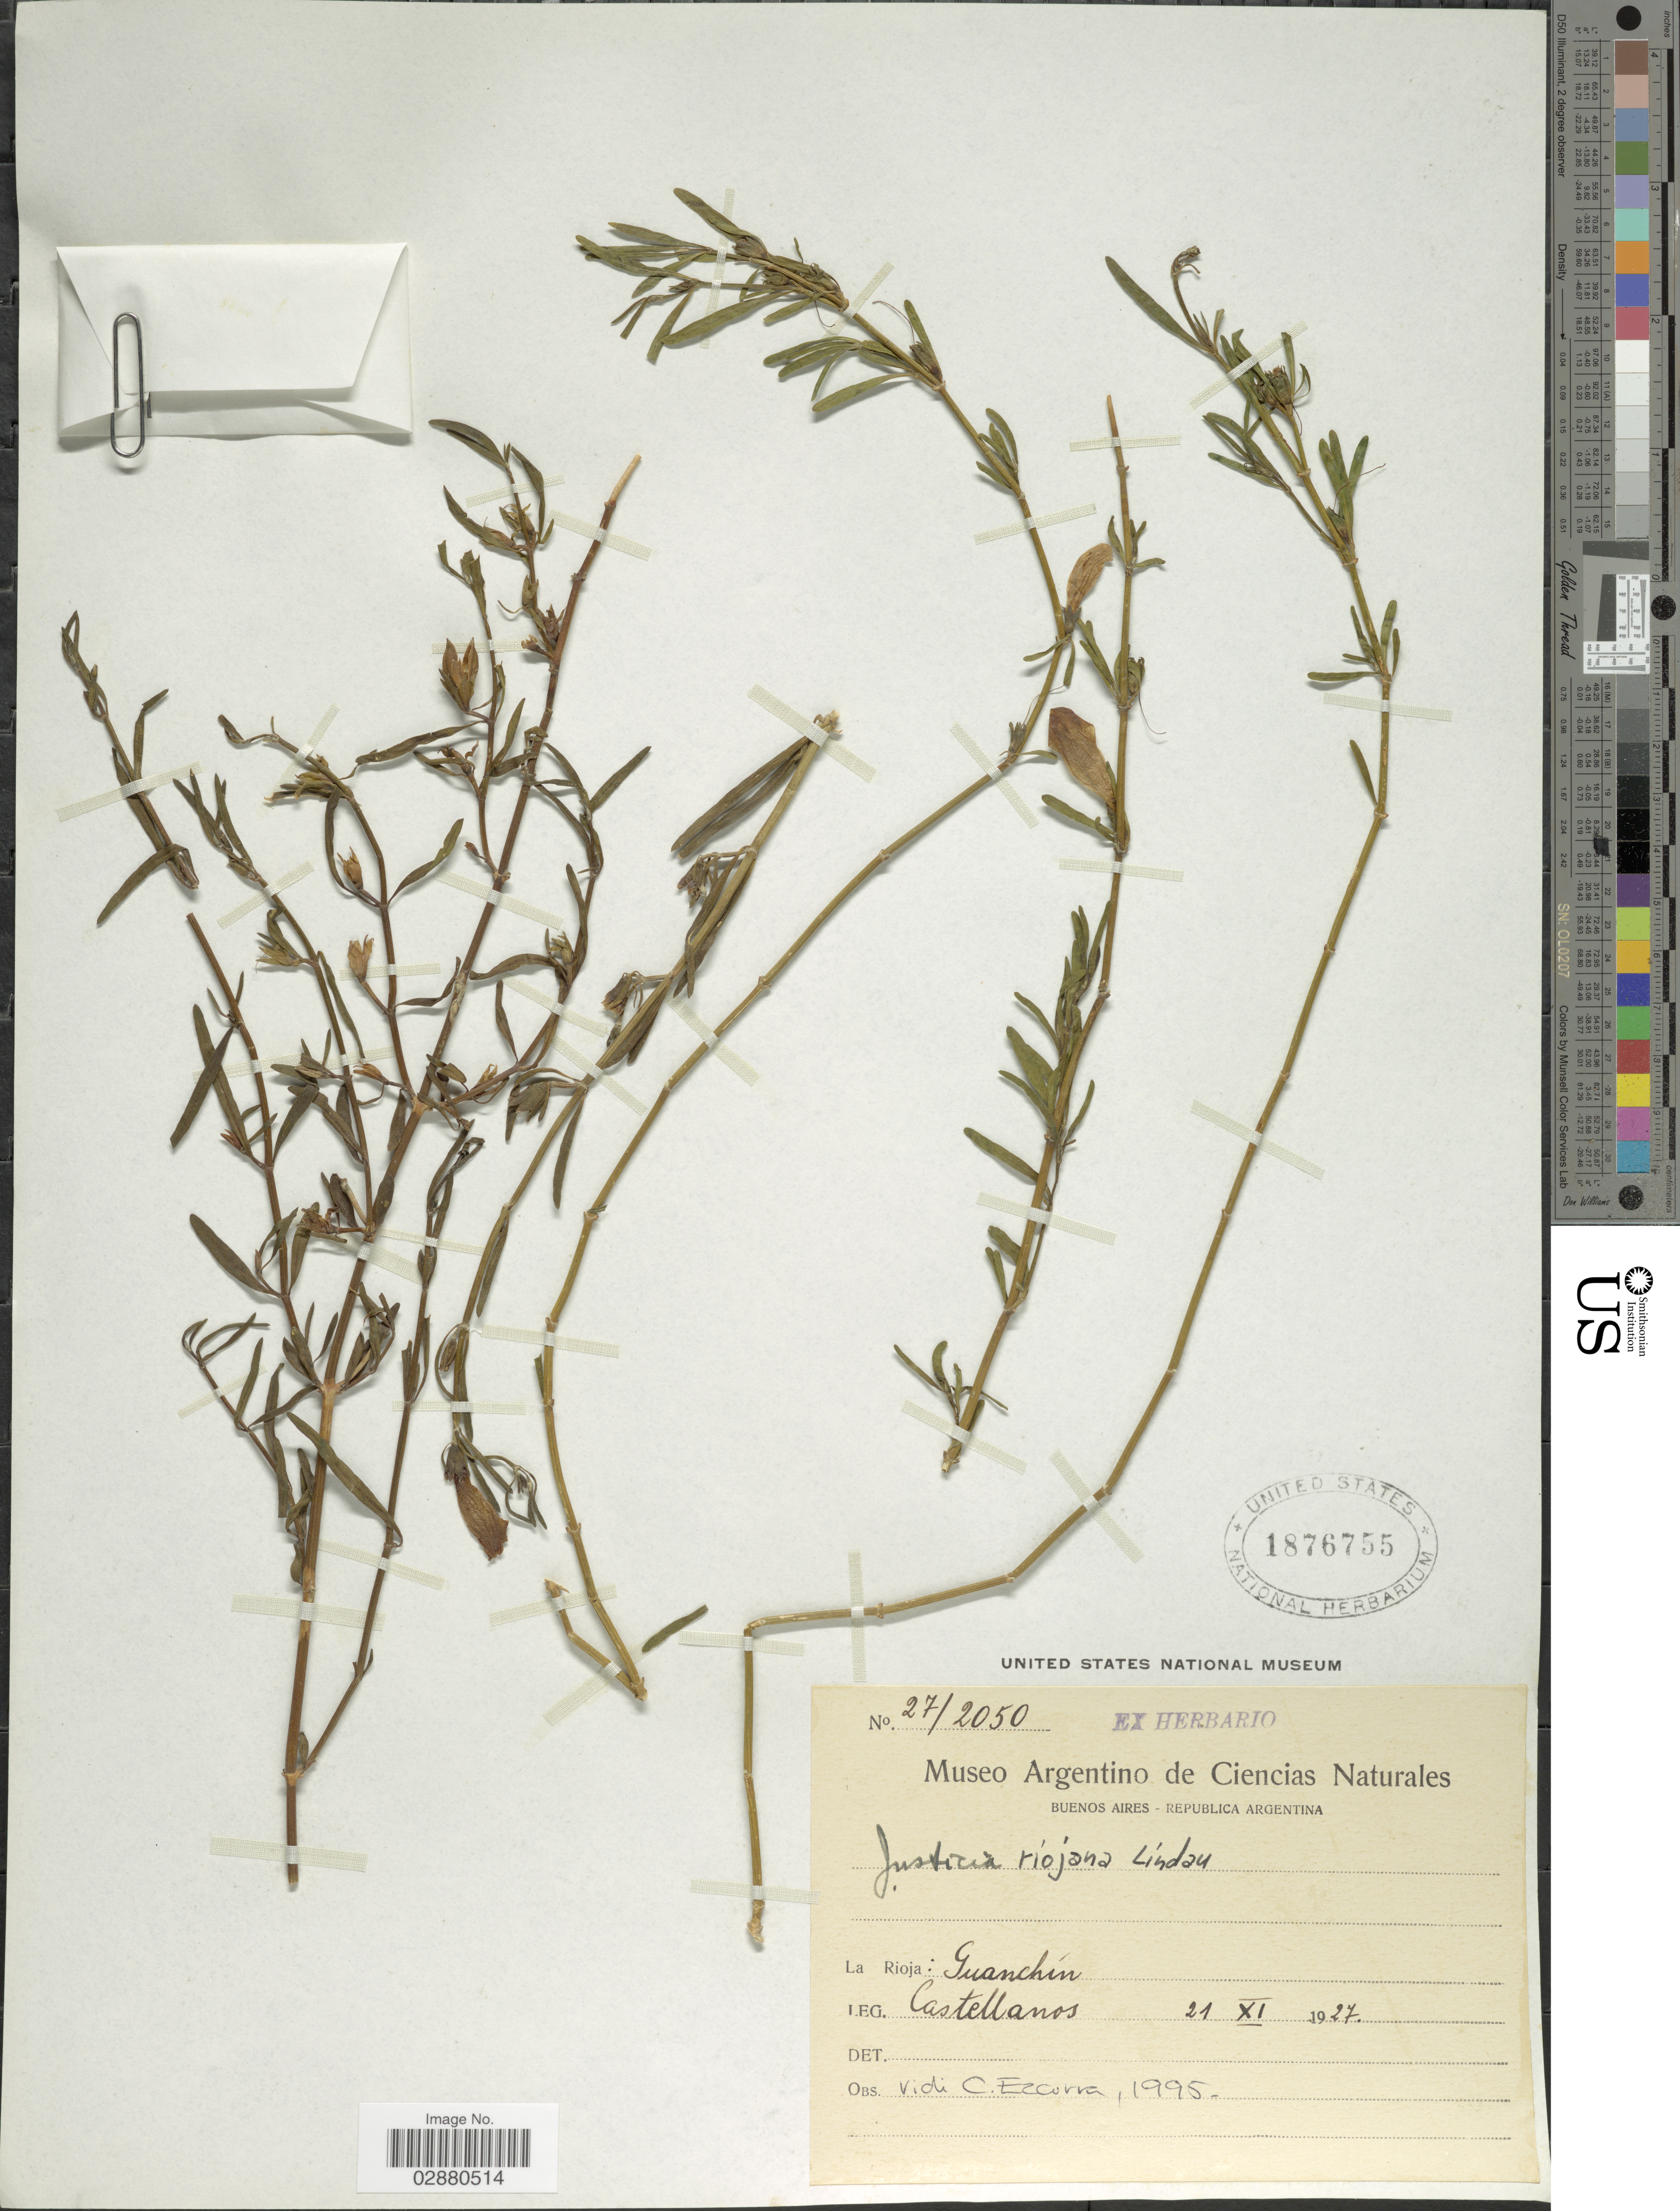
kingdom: Plantae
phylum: Tracheophyta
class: Magnoliopsida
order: Lamiales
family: Acanthaceae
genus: Justicia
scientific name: Justicia riojana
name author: Lindau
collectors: -- Castellanos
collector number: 27/2050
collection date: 1927-11-21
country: Argentina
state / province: La Rioja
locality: Guanchín.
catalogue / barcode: US 1876755